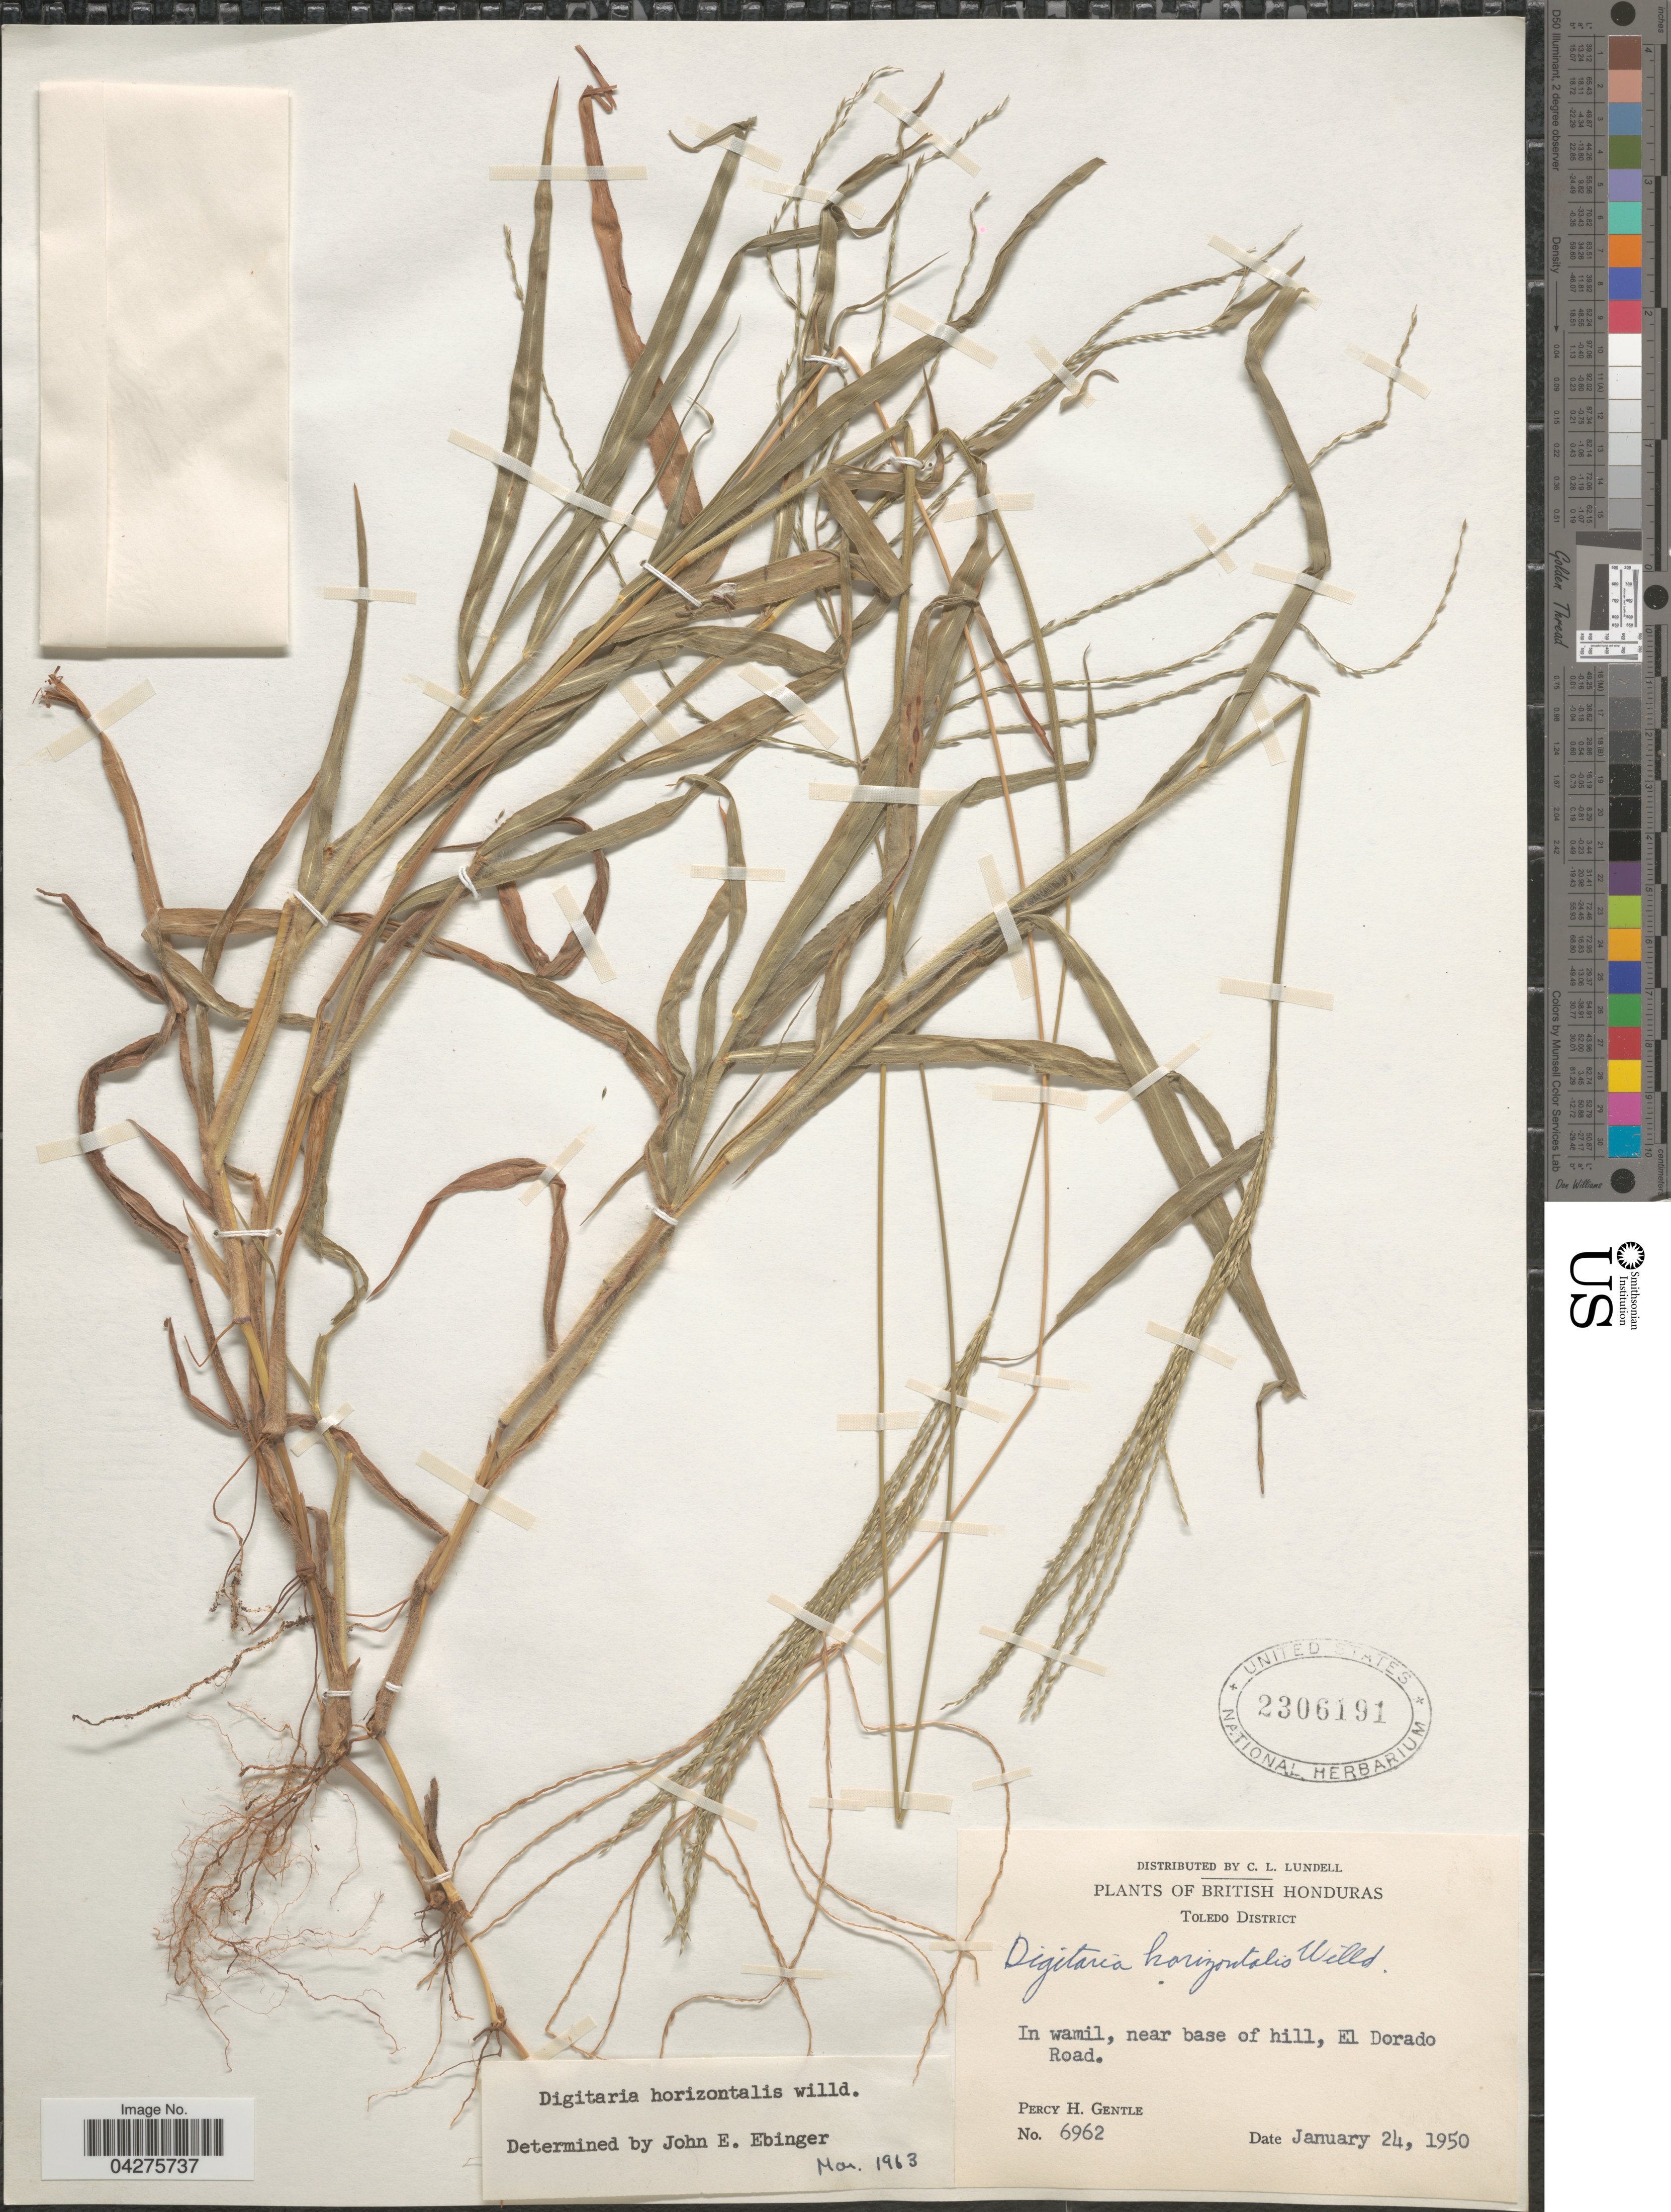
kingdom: Plantae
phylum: Tracheophyta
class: Liliopsida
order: Poales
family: Poaceae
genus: Digitaria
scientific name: Digitaria horizontalis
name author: Willd.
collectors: P. H. Gentle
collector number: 6962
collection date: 1950-01-24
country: Belize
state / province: Toledo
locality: British Honduras. Toledo District. In wamil, near base of hill, El Dorado Road.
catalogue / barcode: US 2306191